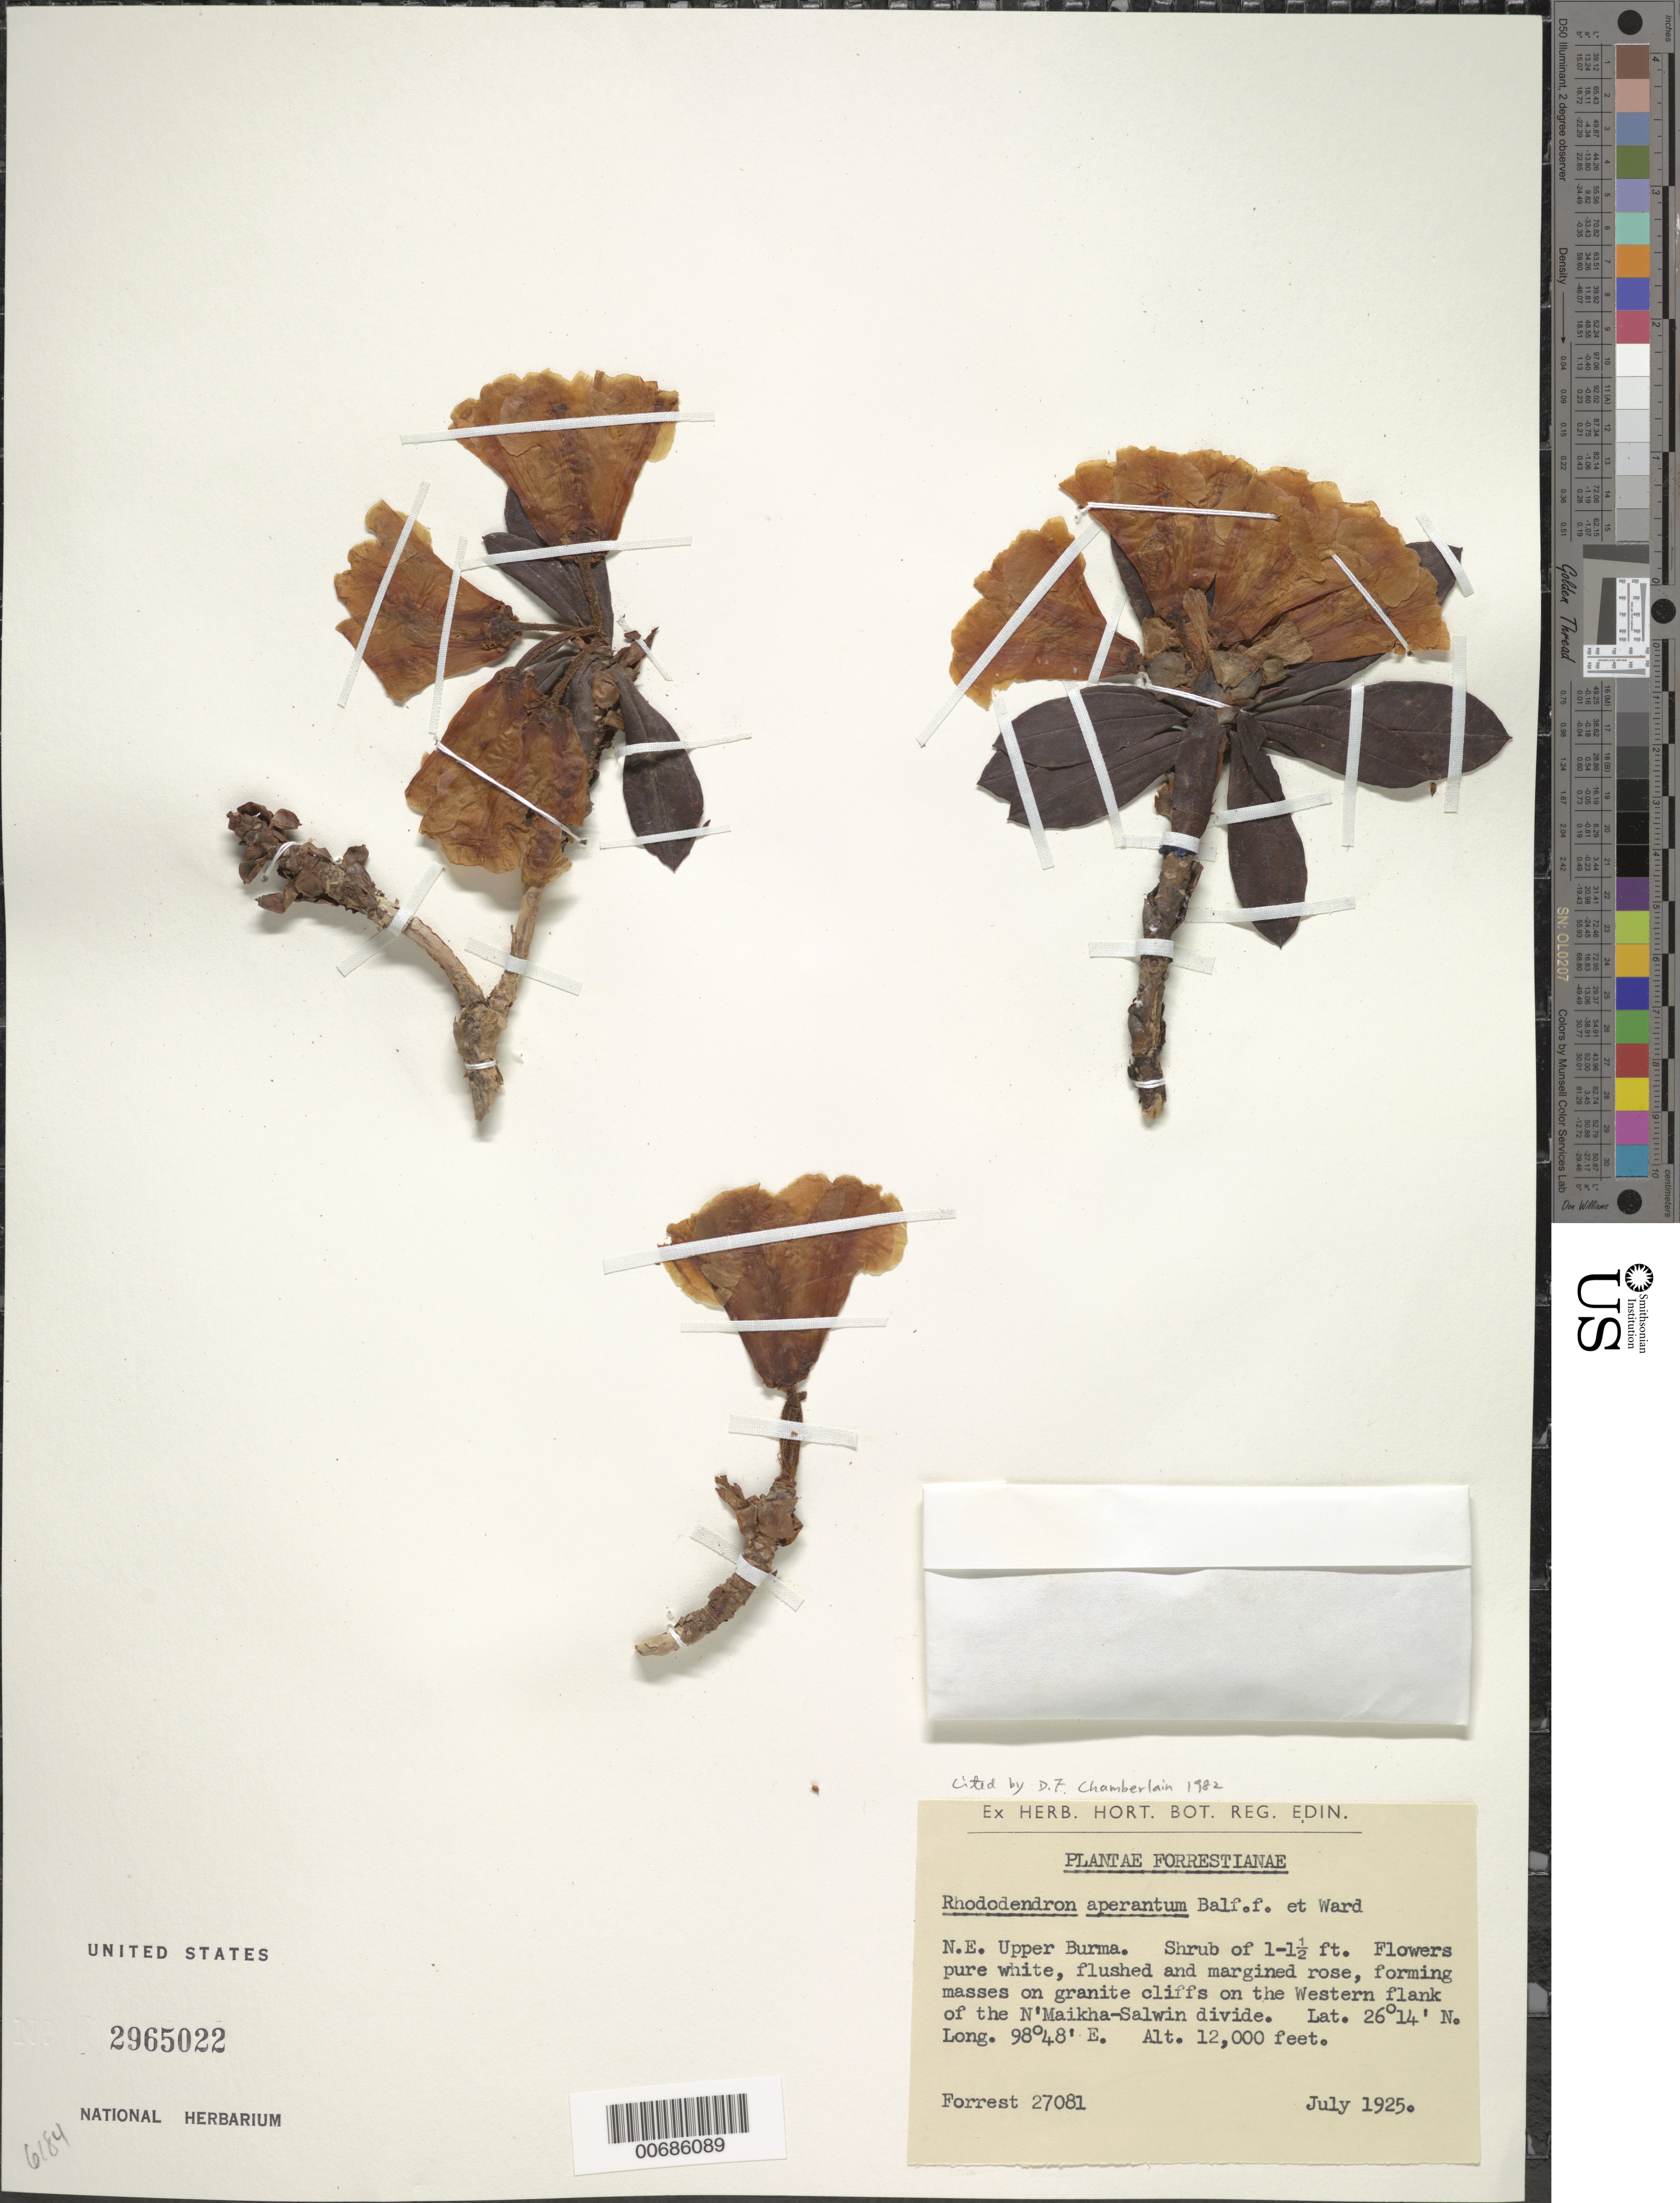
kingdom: Plantae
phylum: Tracheophyta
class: Magnoliopsida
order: Ericales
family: Ericaceae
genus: Rhododendron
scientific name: Rhododendron aperantum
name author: Balf. f. & Ward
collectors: G. Forrest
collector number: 27081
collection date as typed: Jul 1925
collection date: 1925-07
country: Myanmar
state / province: Kachin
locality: N'Maikha-Salwin Divide, W flank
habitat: Granite cliffs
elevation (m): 3658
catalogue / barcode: US 2965022